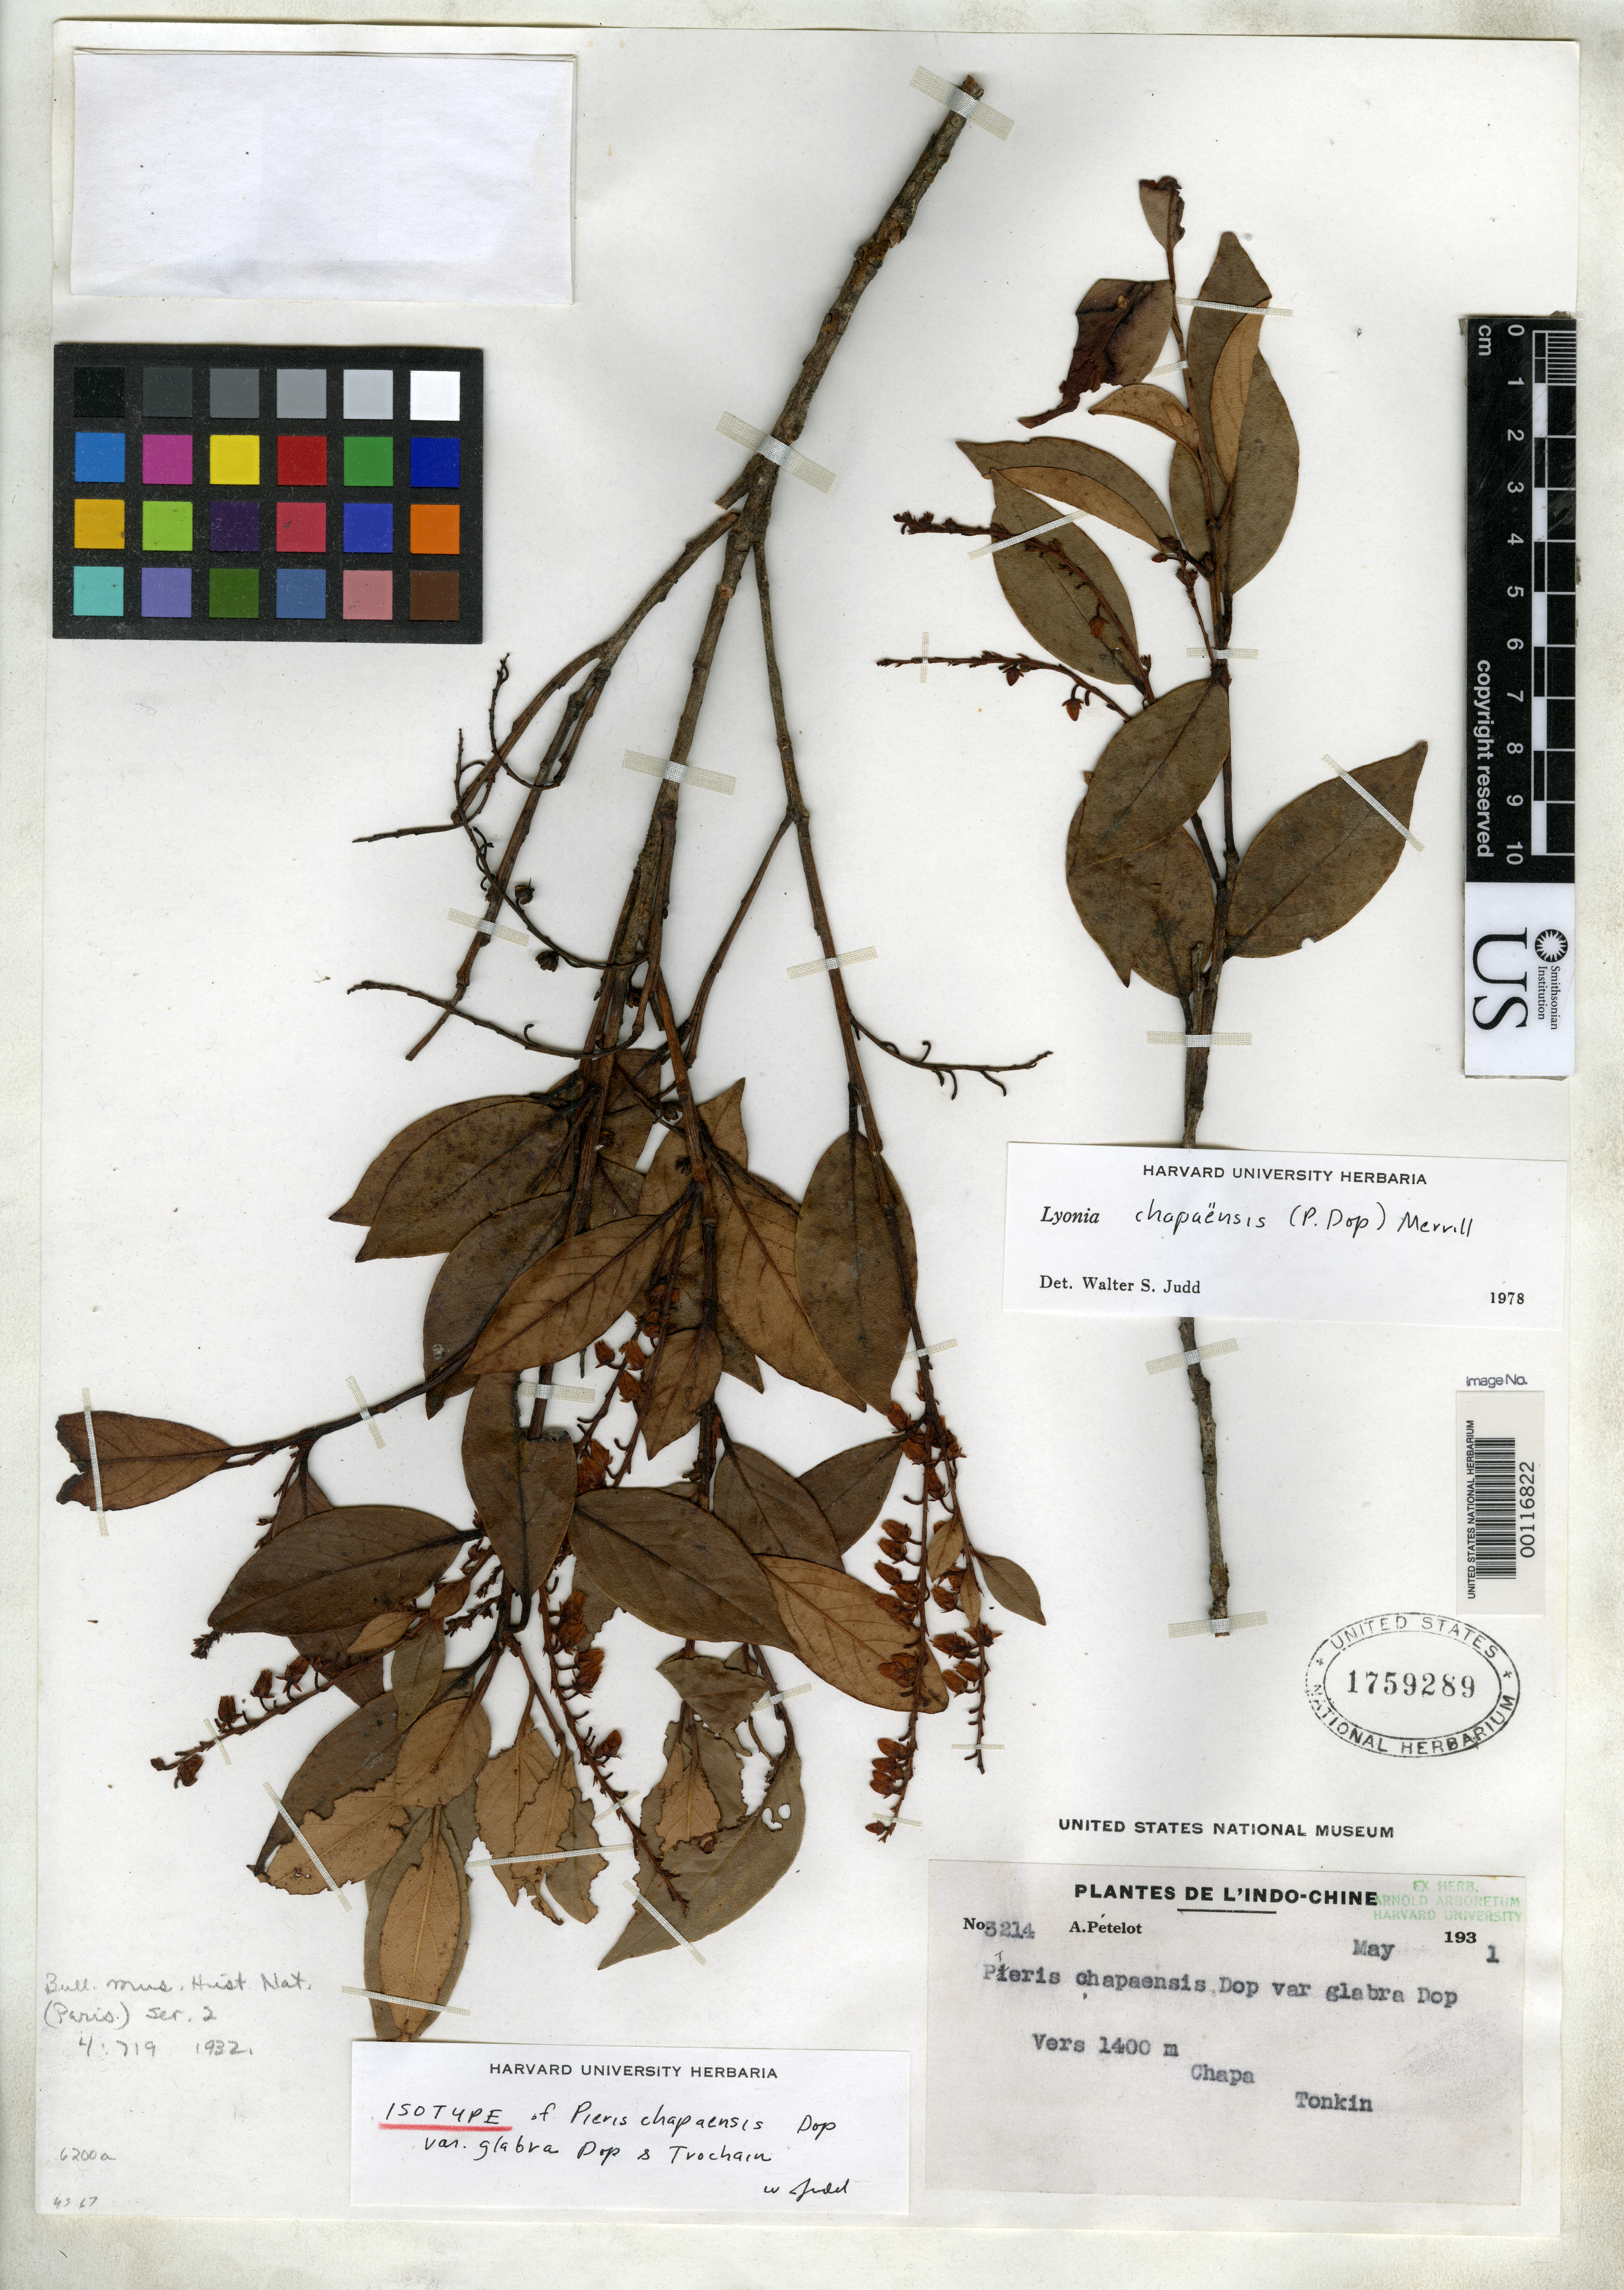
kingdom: Plantae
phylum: Tracheophyta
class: Magnoliopsida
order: Ericales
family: Ericaceae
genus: Pieris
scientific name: Pieris chapaensis var. glabra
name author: Dop & Trochain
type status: Isotype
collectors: P. A. Pételot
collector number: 3214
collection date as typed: May 1931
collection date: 1931-05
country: Vietnam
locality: Massif du Tamdao, Chapa.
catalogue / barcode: US 1759289